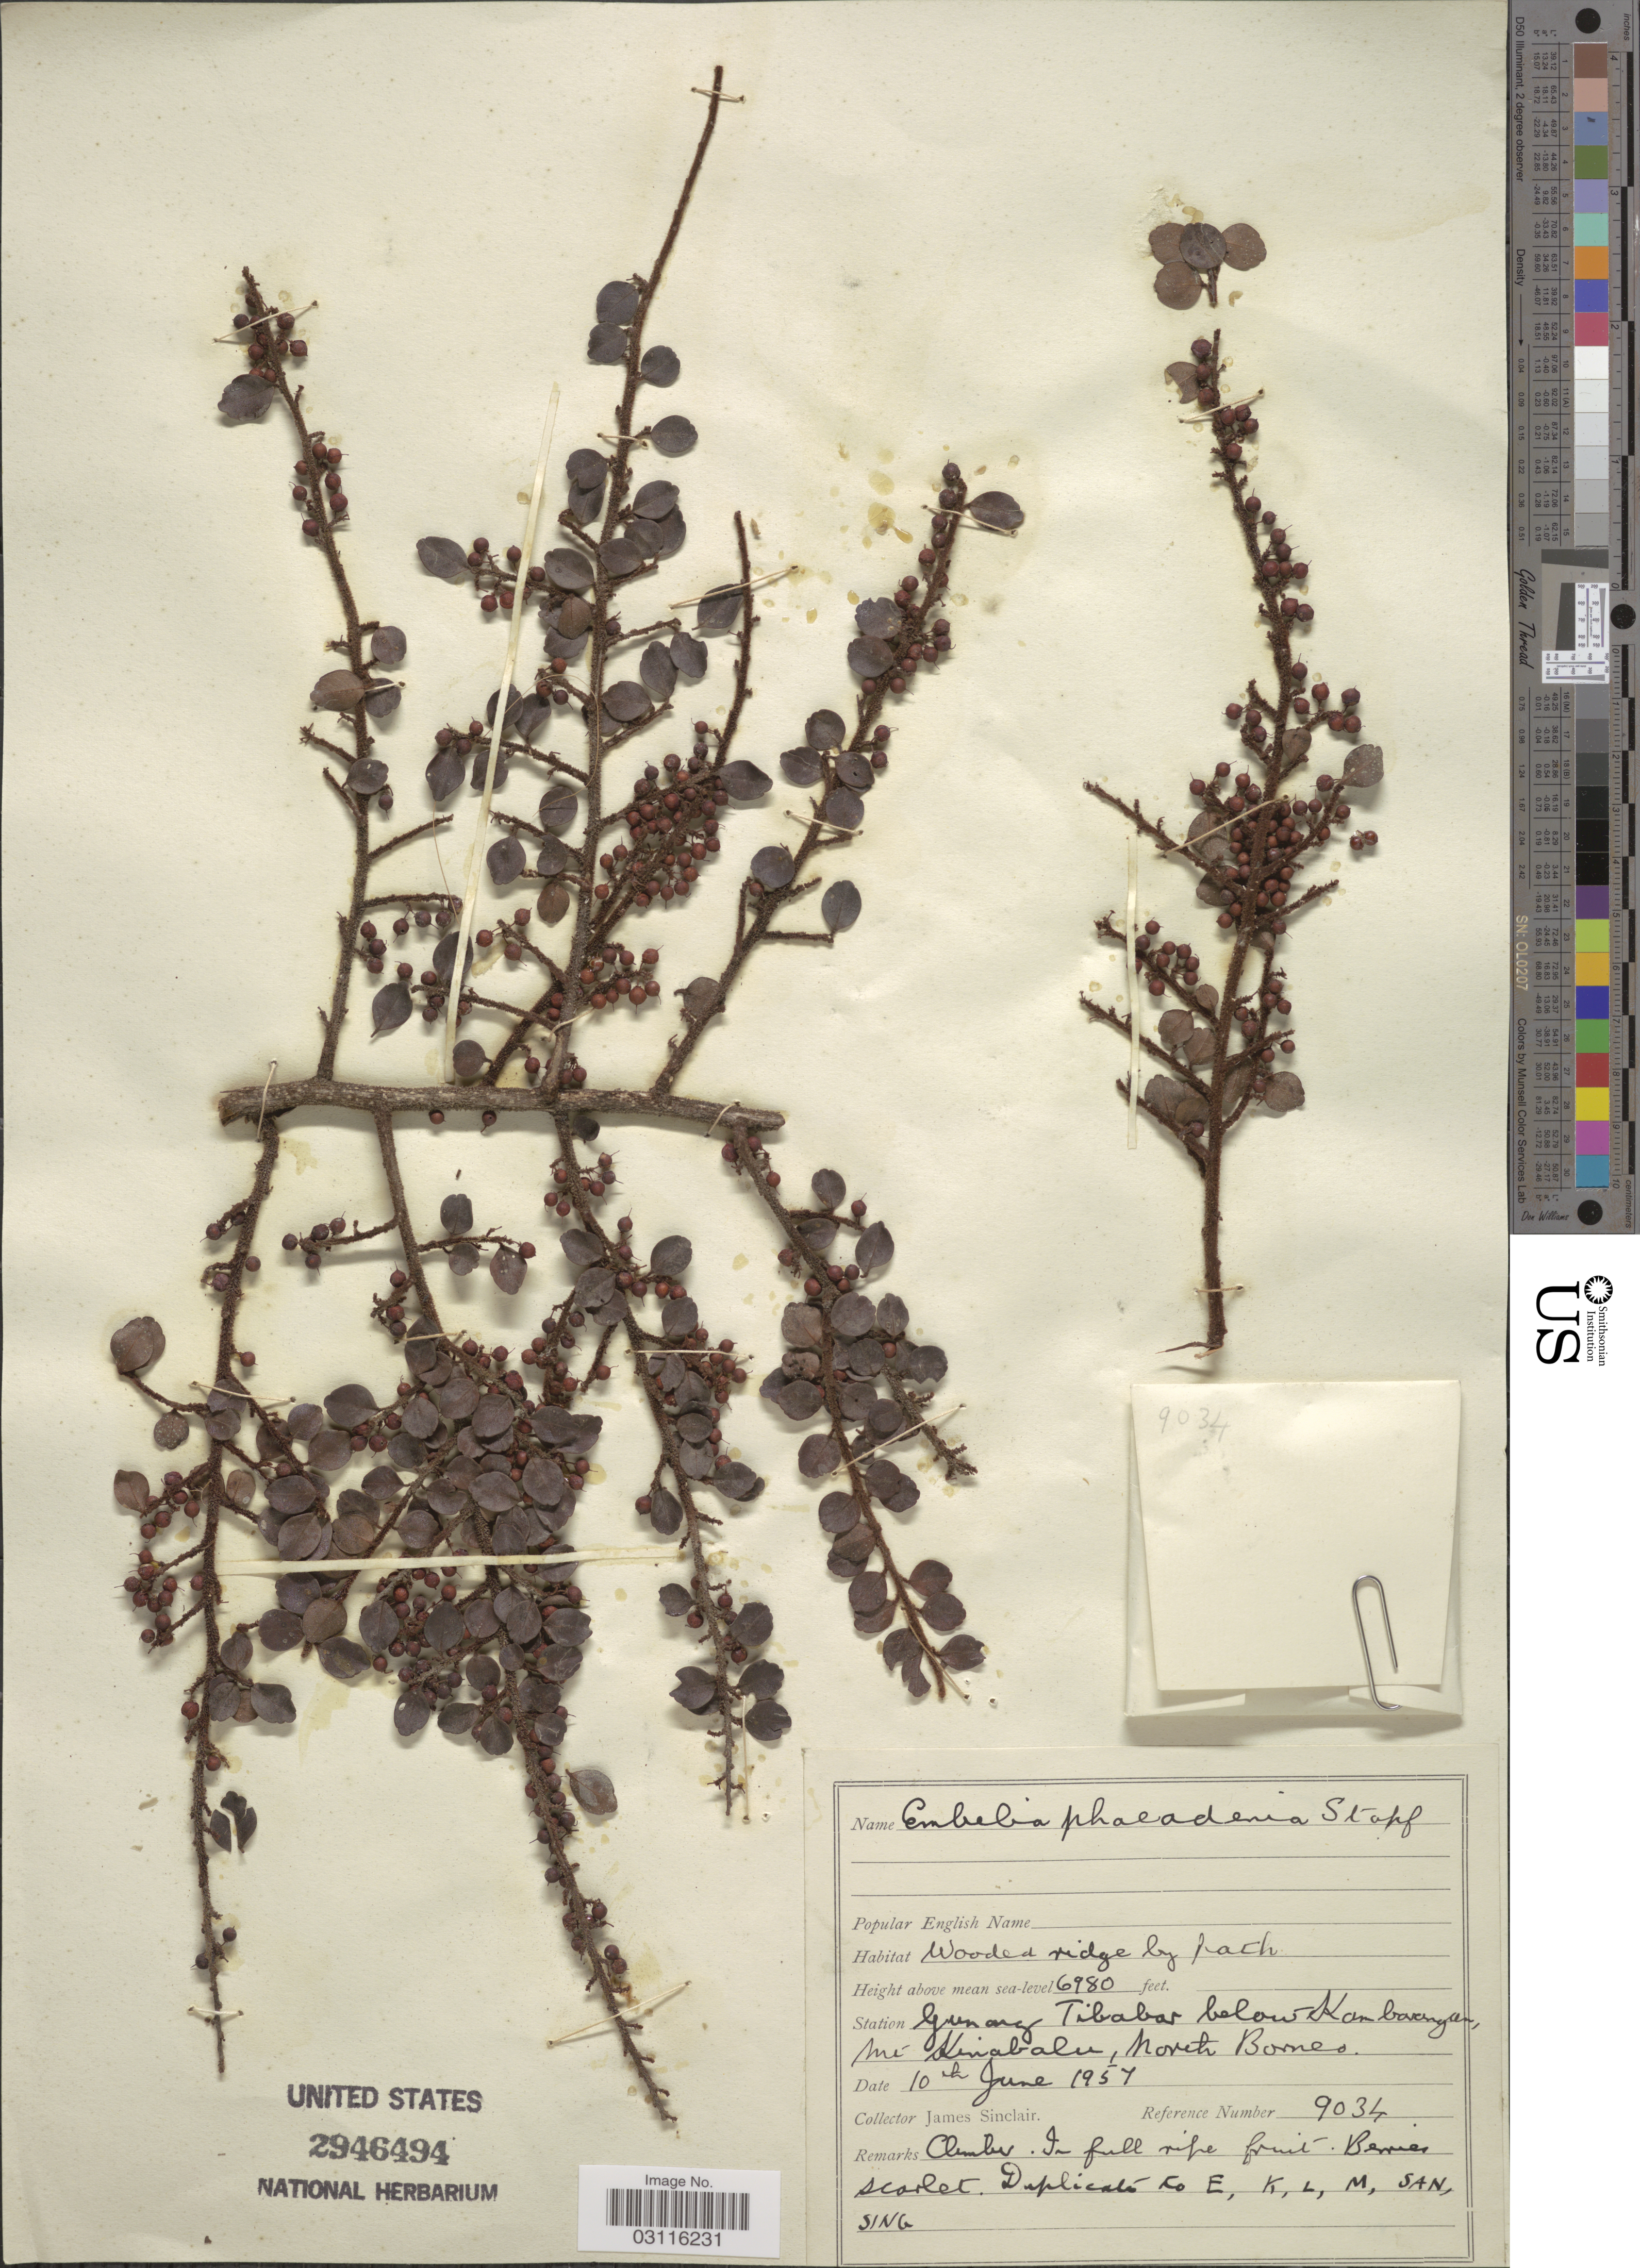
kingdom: Plantae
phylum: Tracheophyta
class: Magnoliopsida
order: Ericales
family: Primulaceae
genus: Embelia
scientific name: Embelia phaeadenia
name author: Stapf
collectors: J. Sinclair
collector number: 9034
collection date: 1957-06-10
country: Malaysia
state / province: Sabah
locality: Station Gunong Tibabar below Kambarangan, Mt. Kinabalu, North Borneo.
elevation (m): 2128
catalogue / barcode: US 2946494